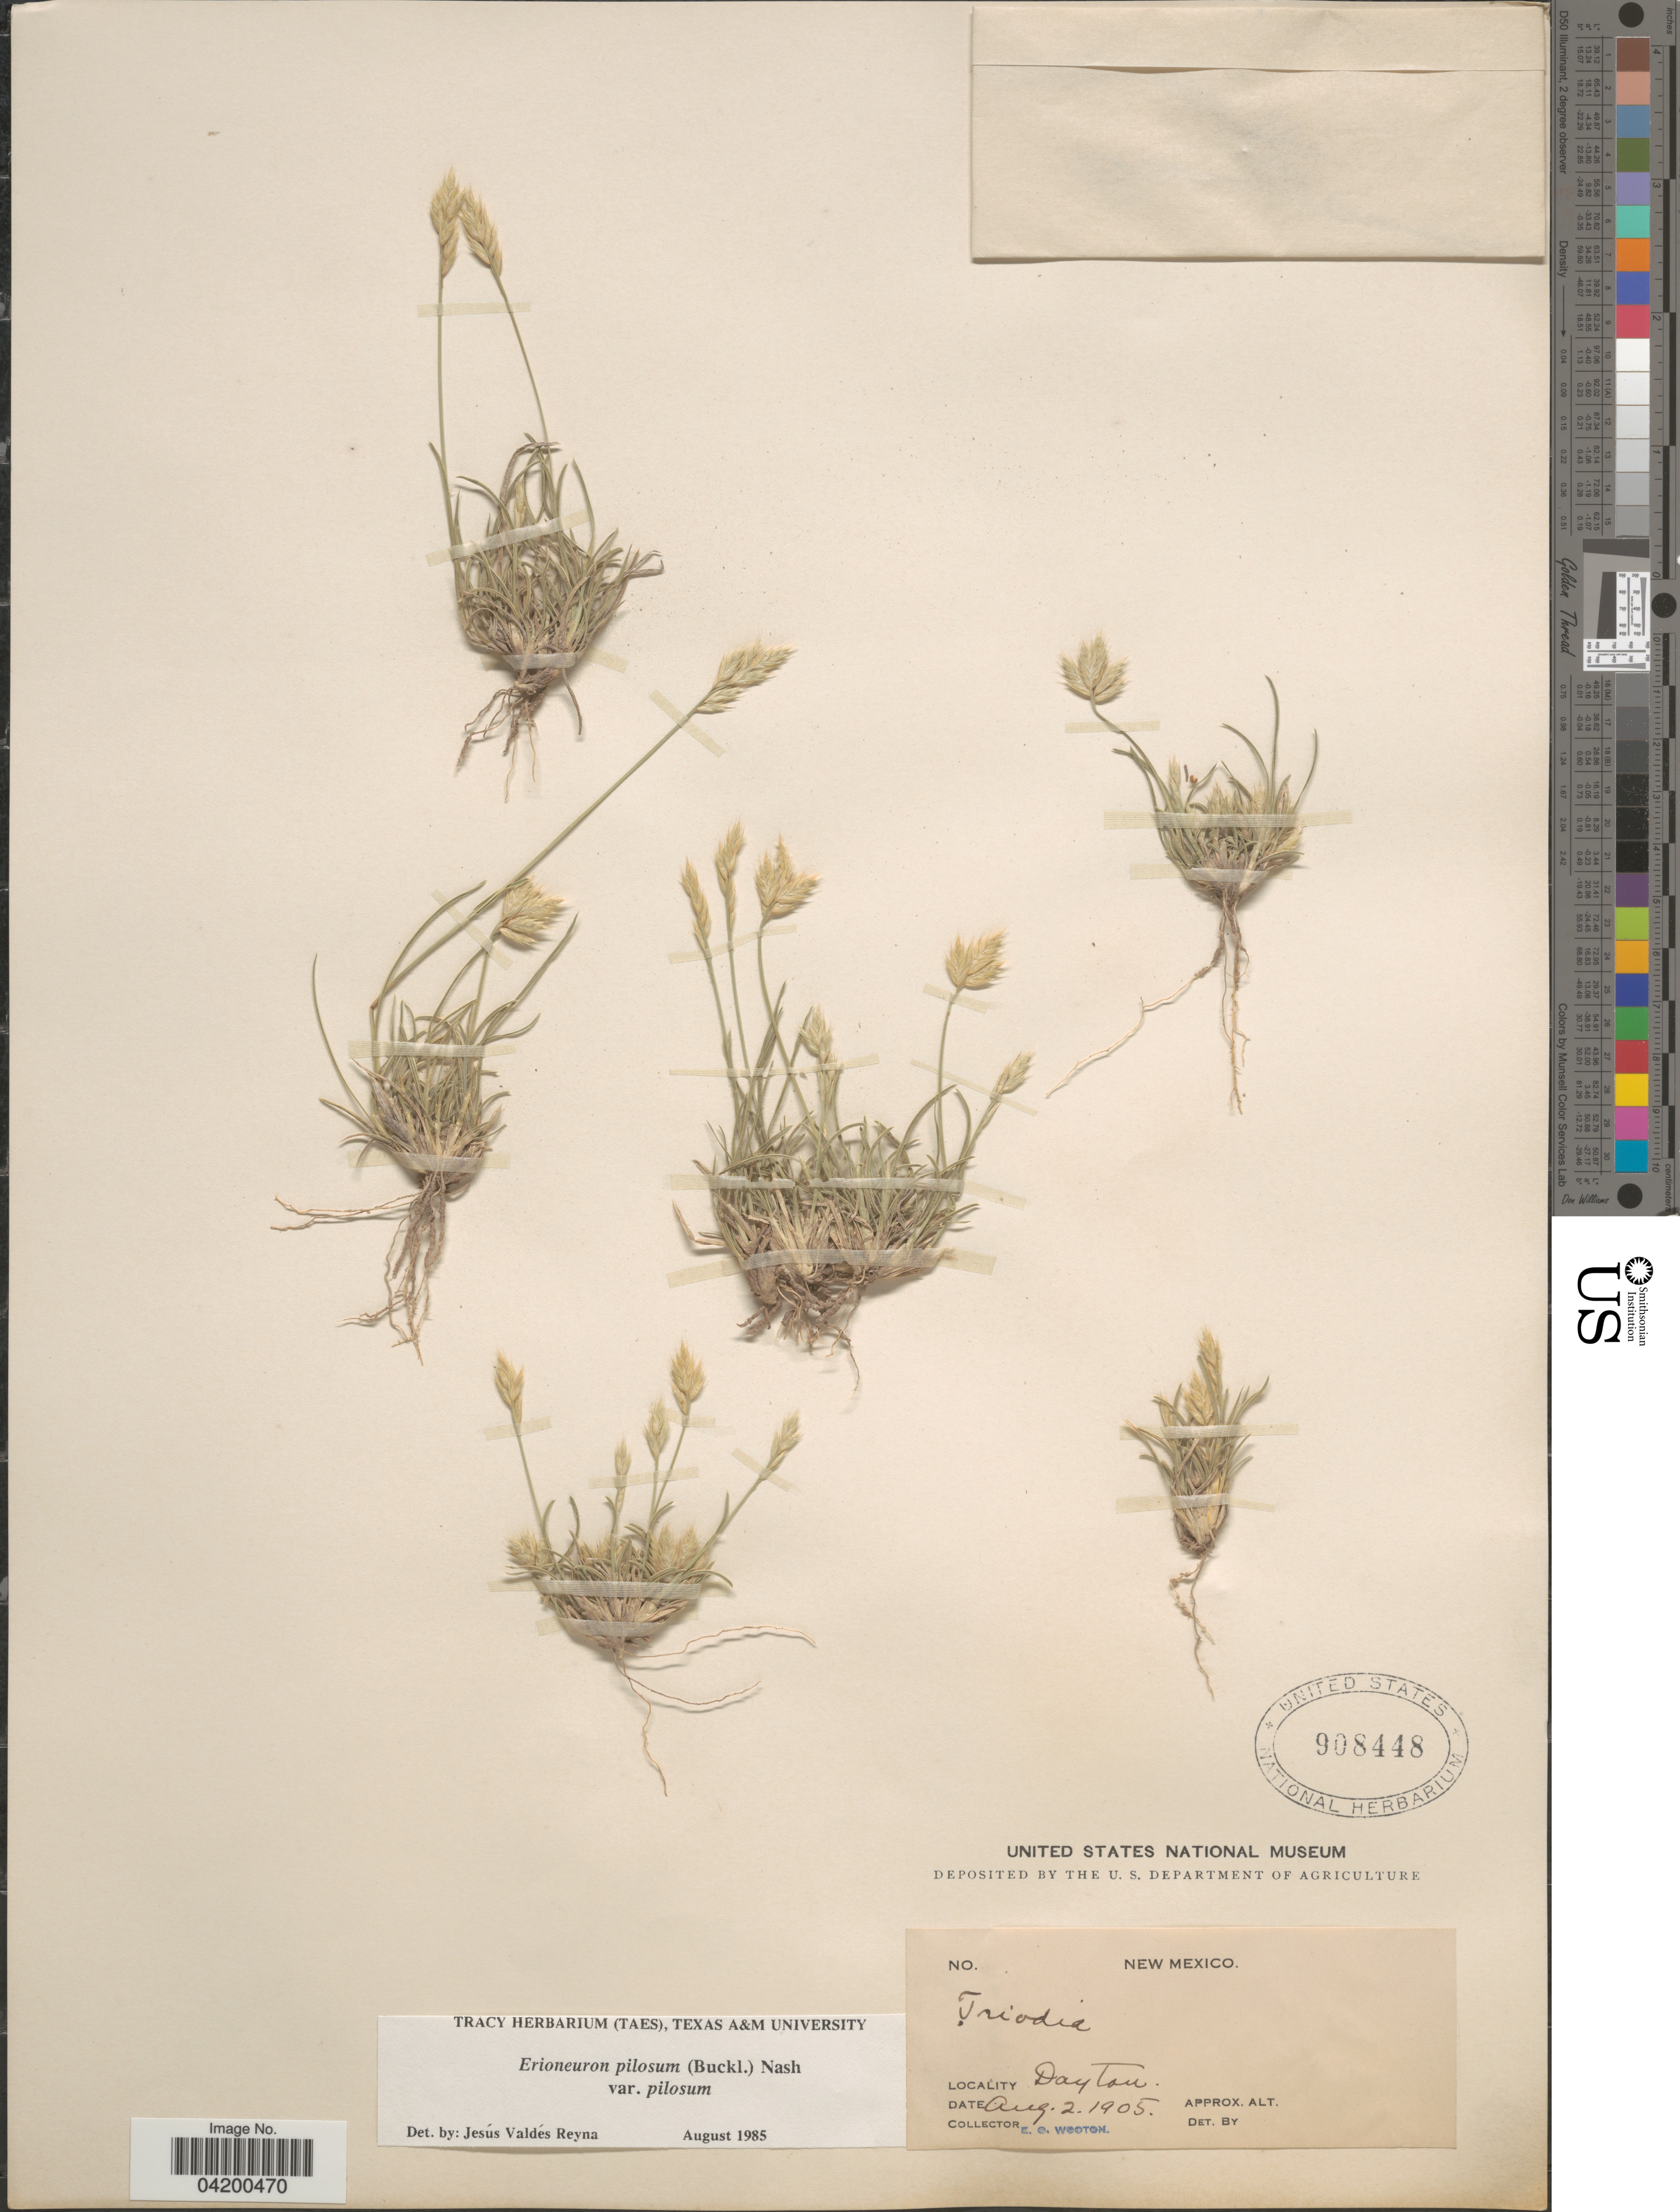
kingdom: Plantae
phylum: Tracheophyta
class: Liliopsida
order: Poales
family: Poaceae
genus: Erioneuron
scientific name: Erioneuron pilosum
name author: (Buckley) Nash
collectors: E. O. Wooton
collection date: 1905-08-02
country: United States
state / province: New Mexico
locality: Dayton.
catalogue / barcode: US 908448